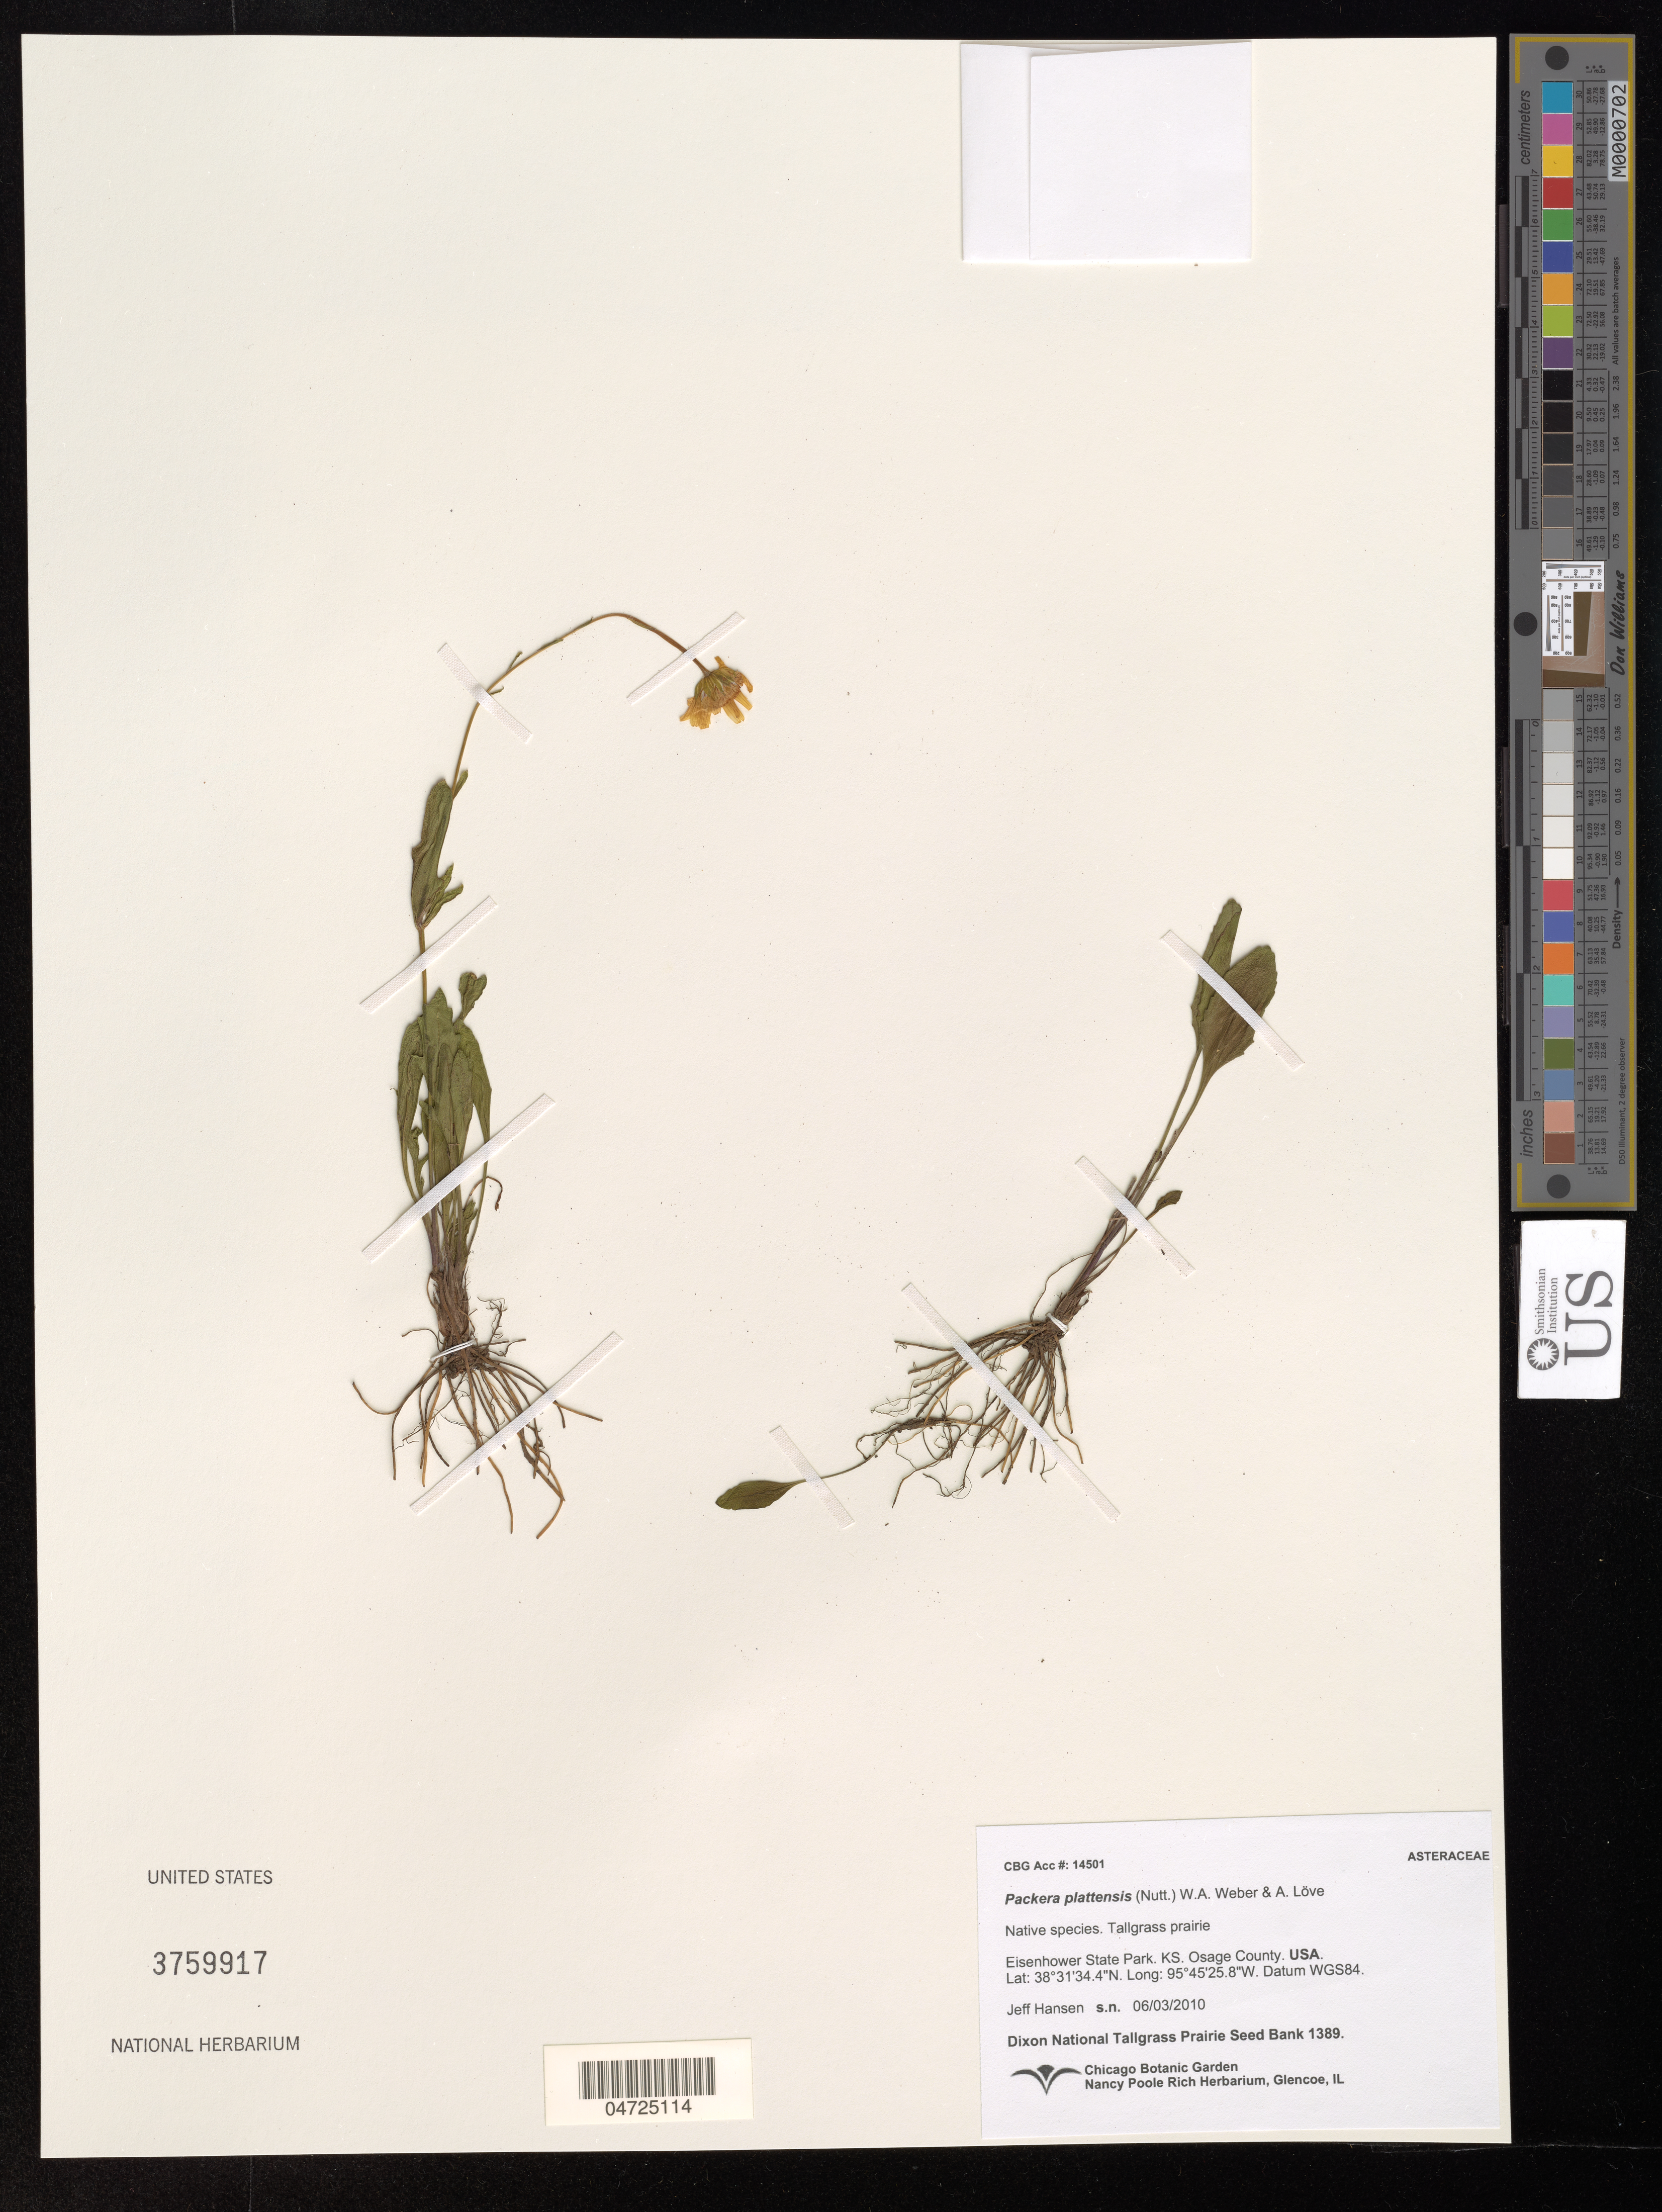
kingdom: Plantae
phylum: Tracheophyta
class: Magnoliopsida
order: Asterales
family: Asteraceae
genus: Packera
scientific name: Packera plattensis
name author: W.A. Weber & Á. Löve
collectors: J. Hansen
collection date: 2010-06-03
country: United States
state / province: Kansas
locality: Eisenhower State Park. Osage County. Datum WGS84.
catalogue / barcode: US 3759917